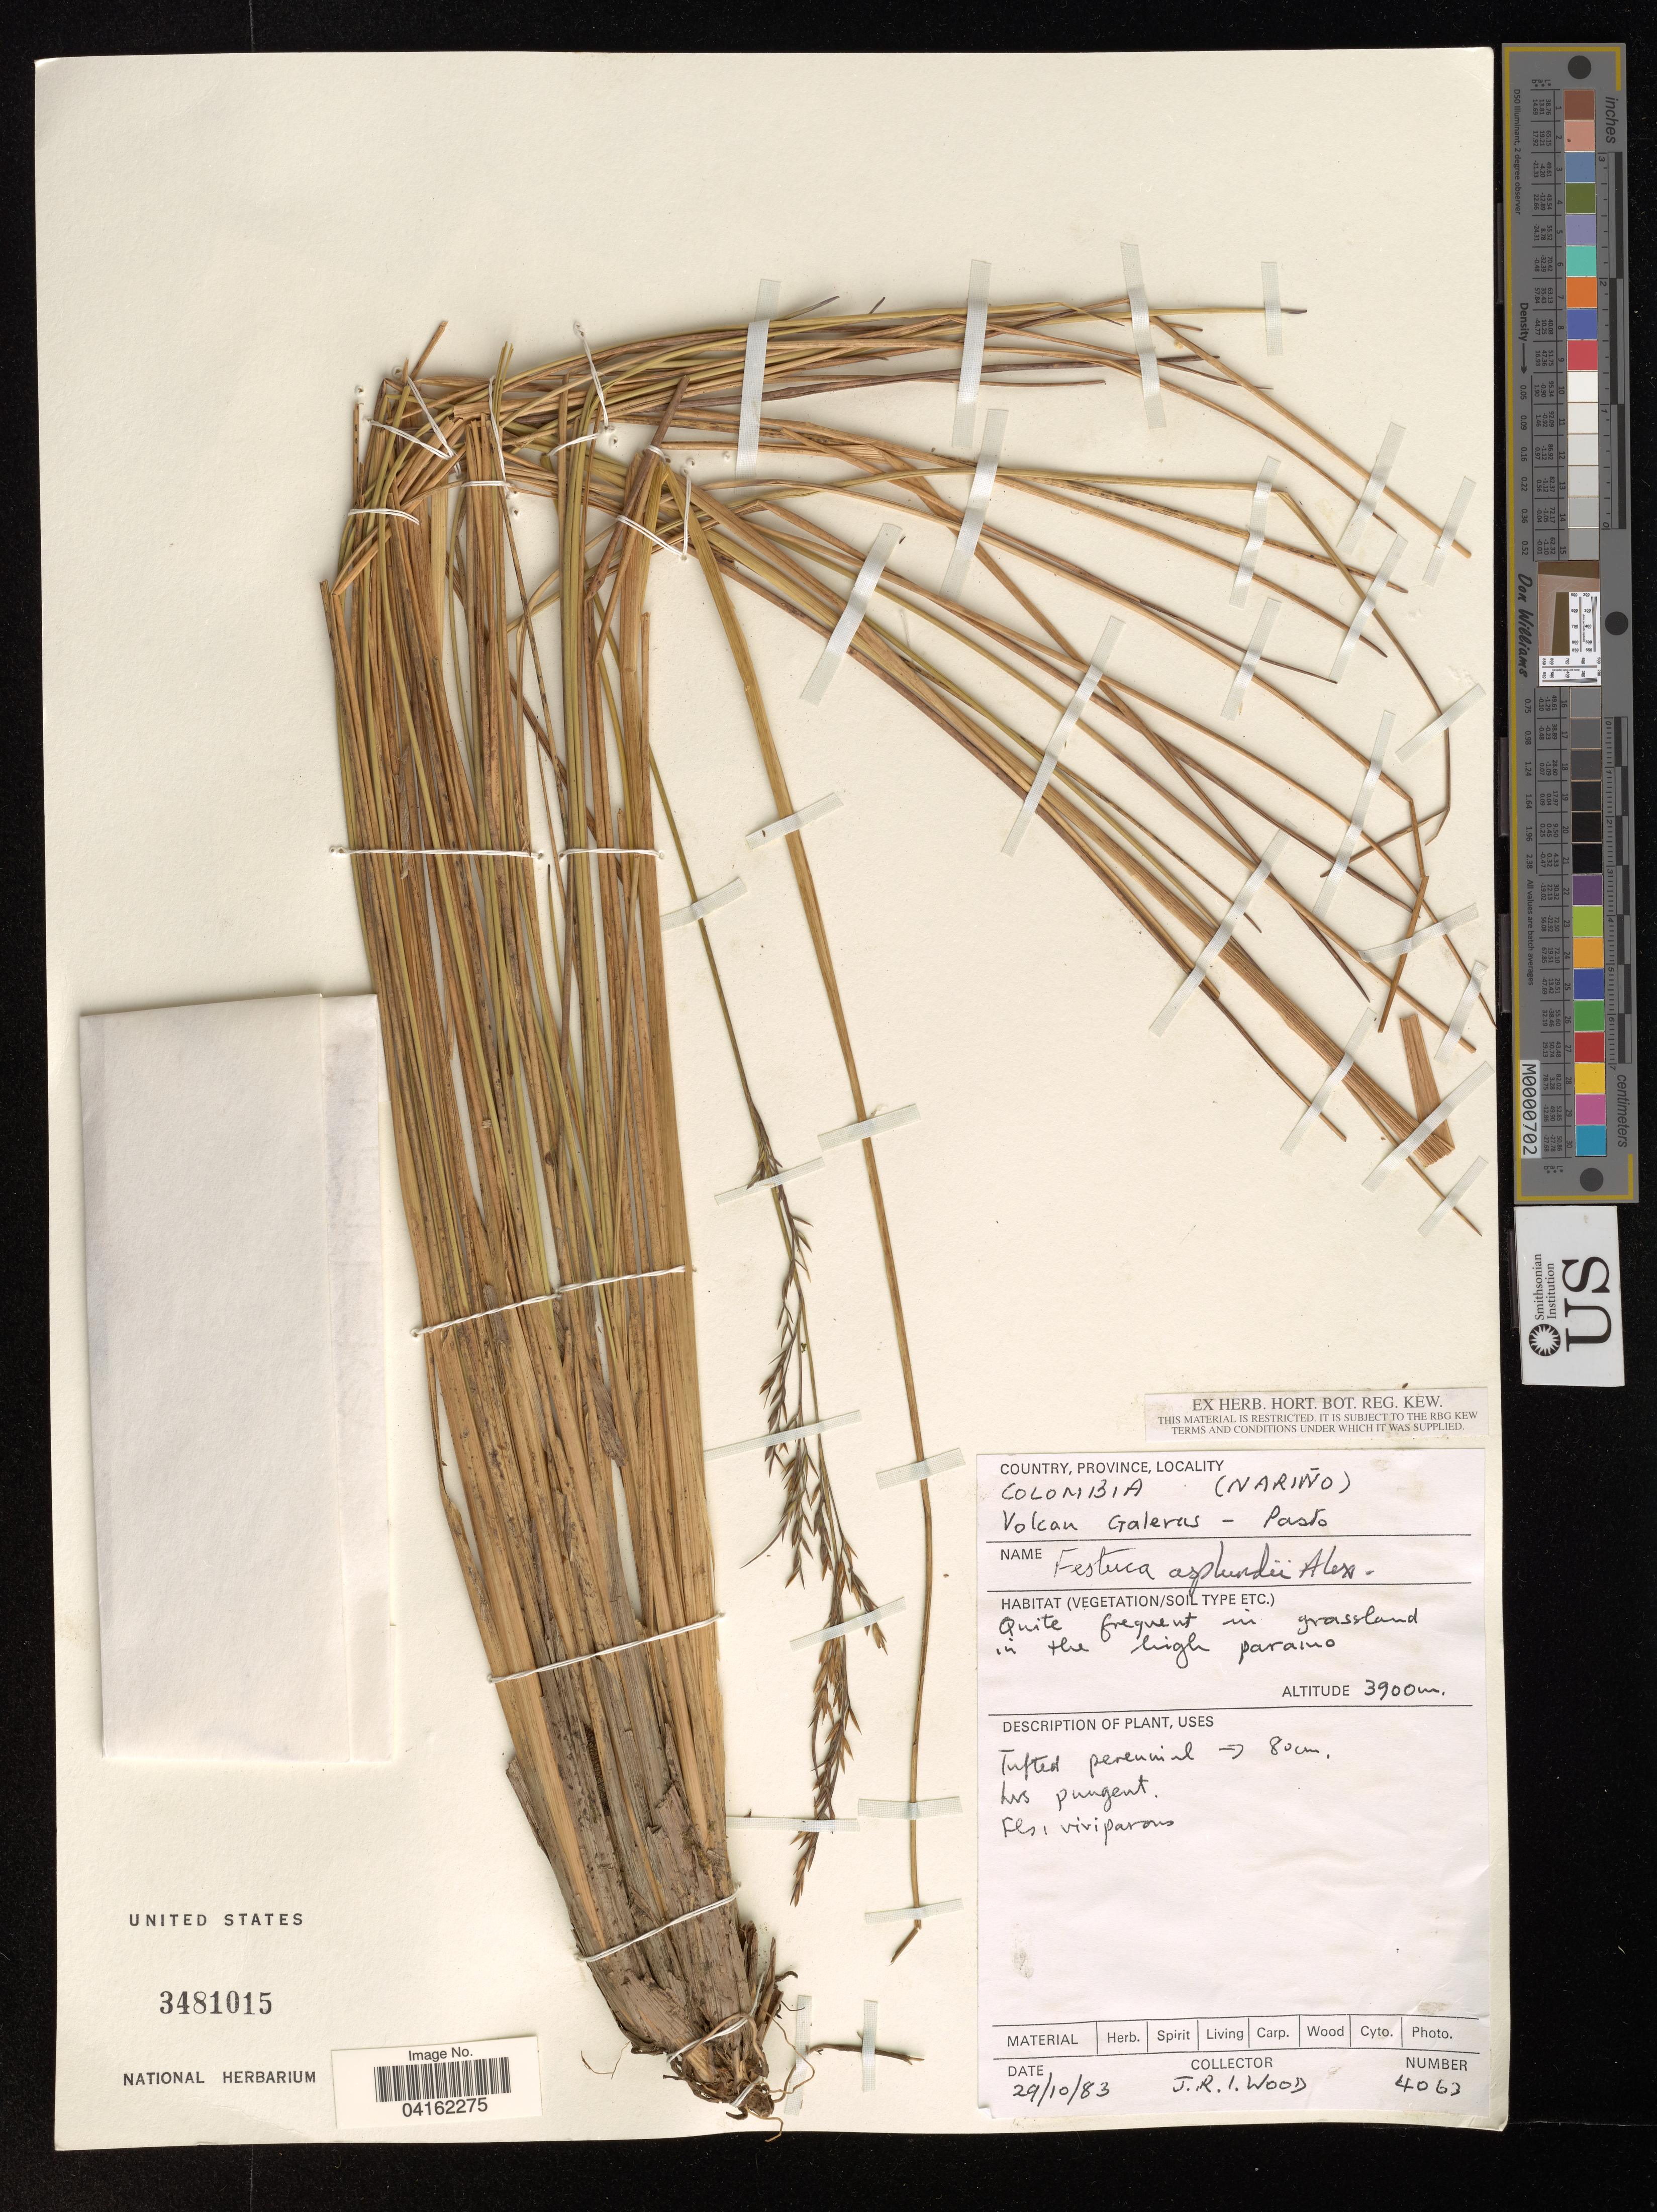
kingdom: Plantae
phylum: Tracheophyta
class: Liliopsida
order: Poales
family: Poaceae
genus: Festuca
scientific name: Festuca asplundii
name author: E.B. Alexeev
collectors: J. R. I. Wood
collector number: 4063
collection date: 1983-10-29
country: Colombia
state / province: Nariño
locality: Volcan Galeras - Pasto.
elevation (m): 3900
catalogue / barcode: US 3481015